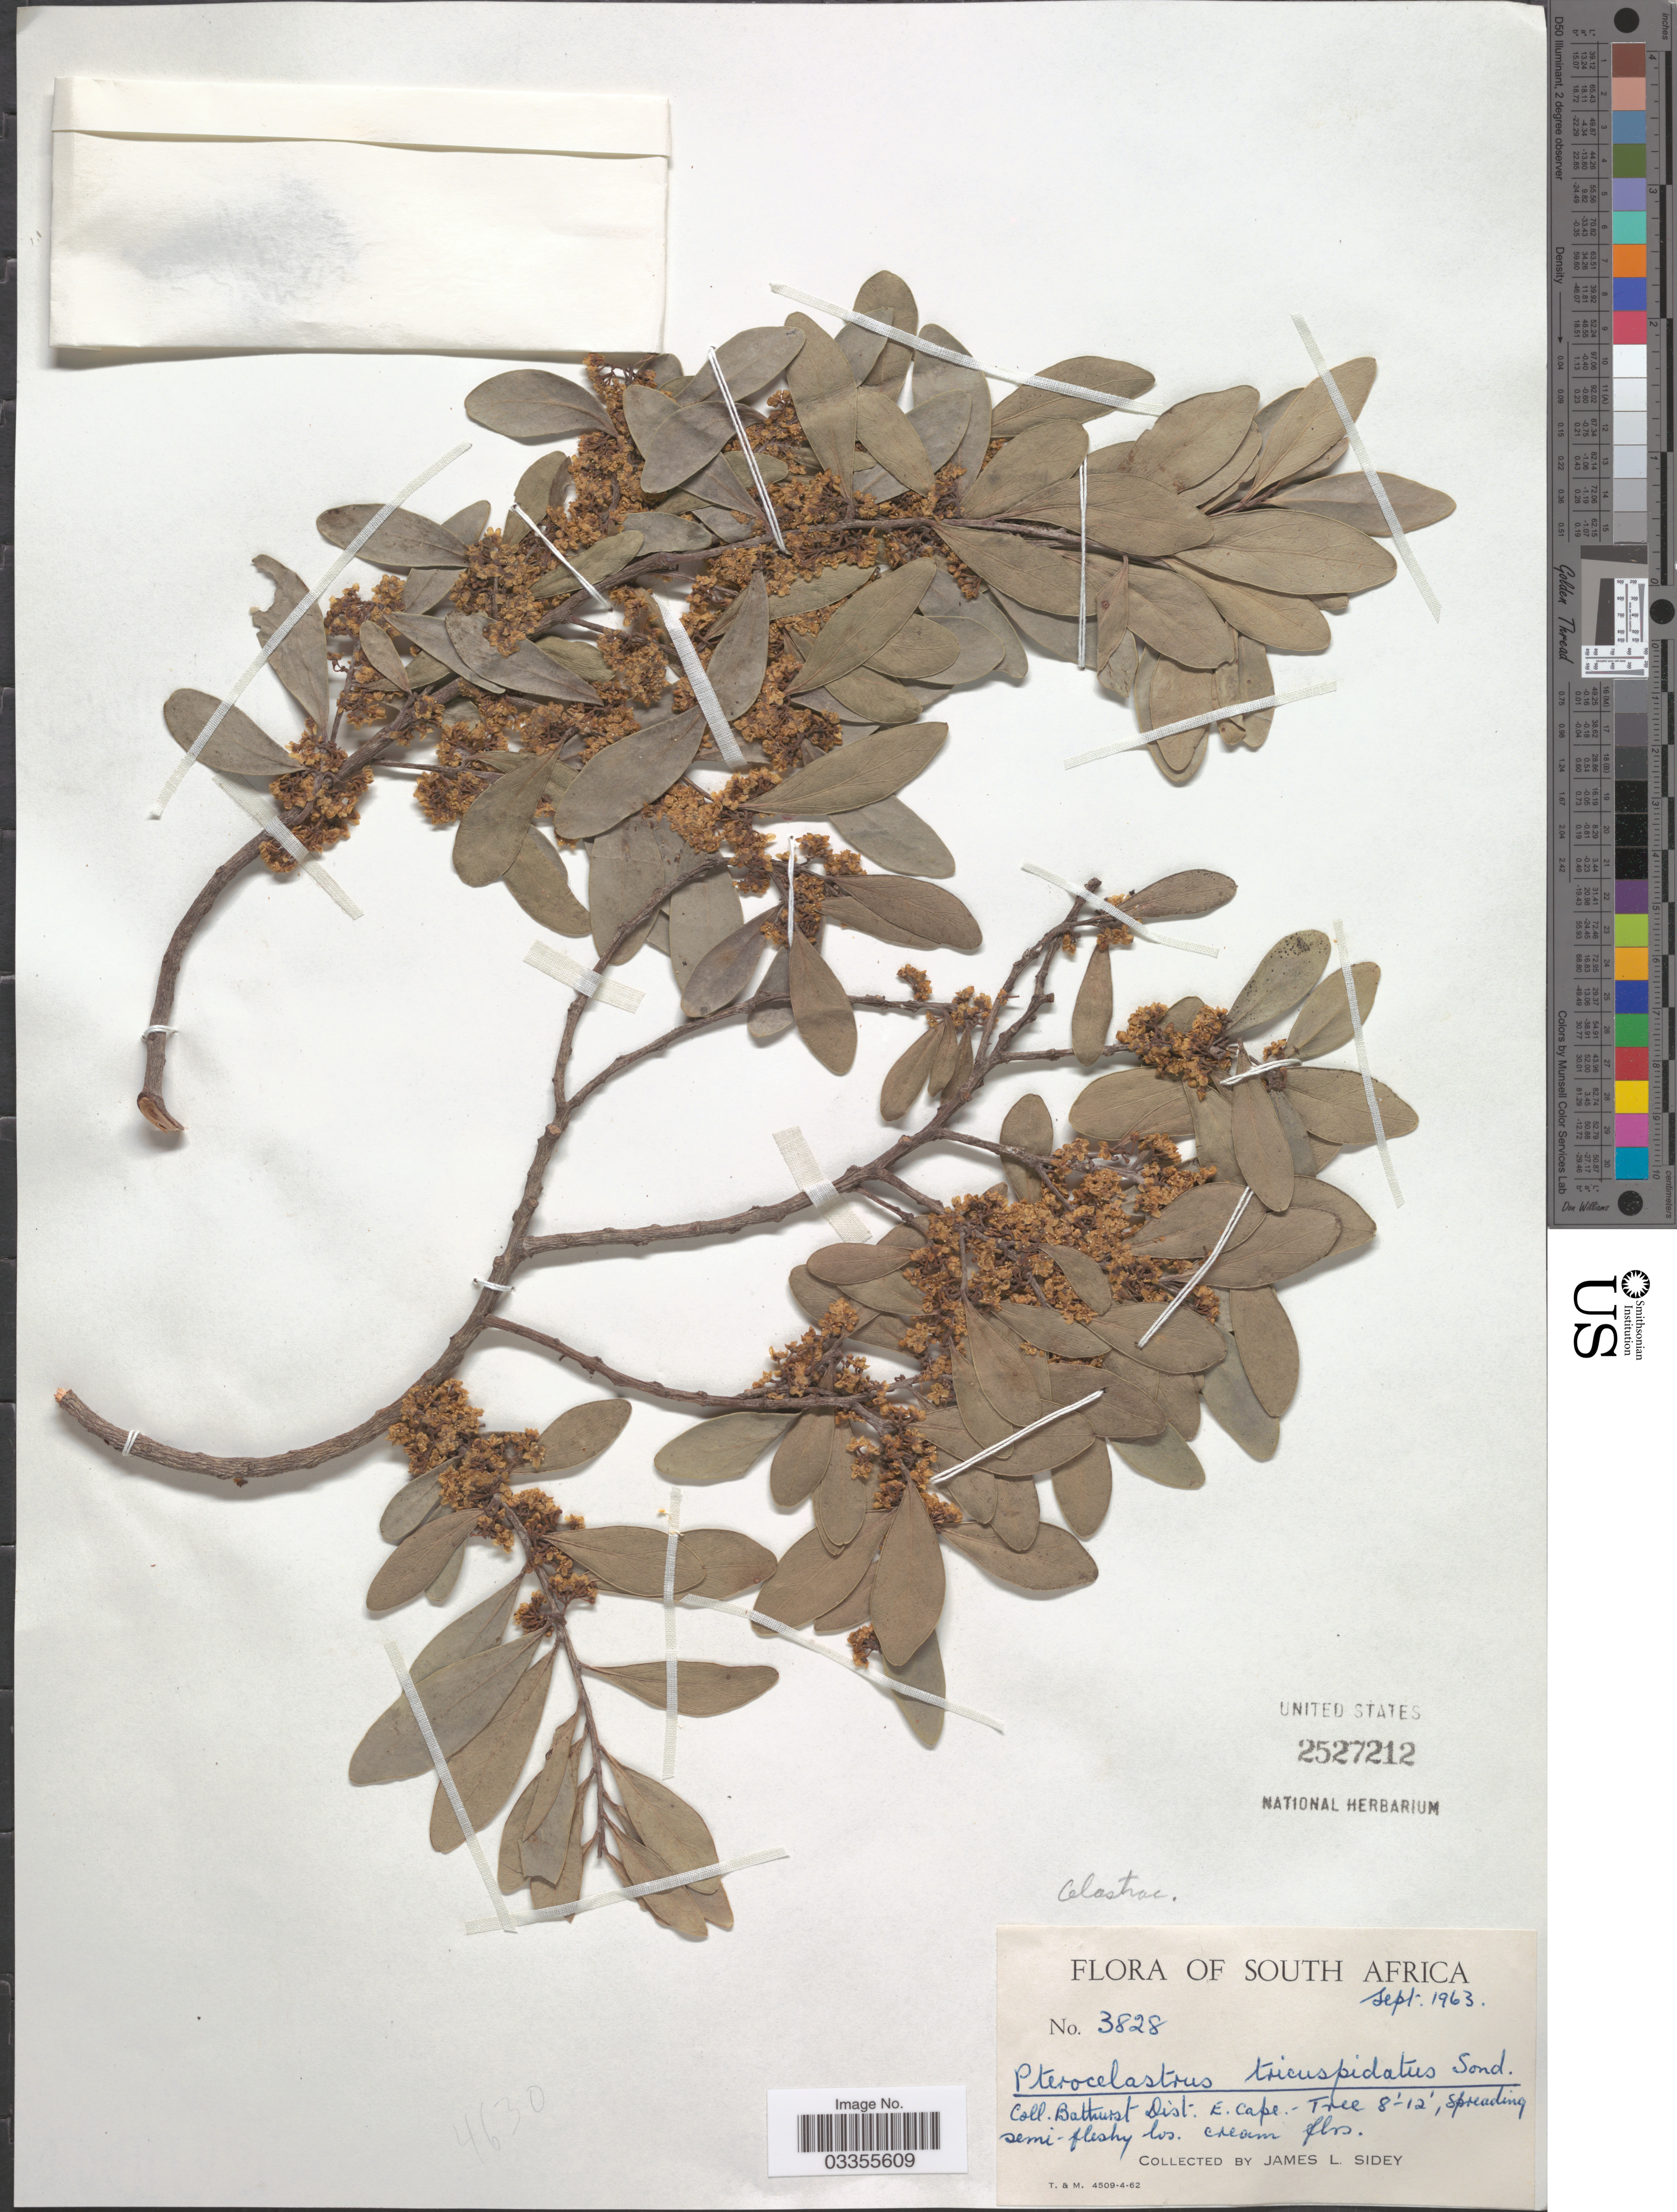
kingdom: Plantae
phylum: Tracheophyta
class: Magnoliopsida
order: Celastrales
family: Celastraceae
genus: Pterocelastrus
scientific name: Pterocelastrus tricuspidatus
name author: Walp.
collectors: J. L. Sidey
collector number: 3828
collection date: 1963-09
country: South Africa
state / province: Eastern Cape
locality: Bathurst Dist. E. Cape.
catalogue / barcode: US 2527212